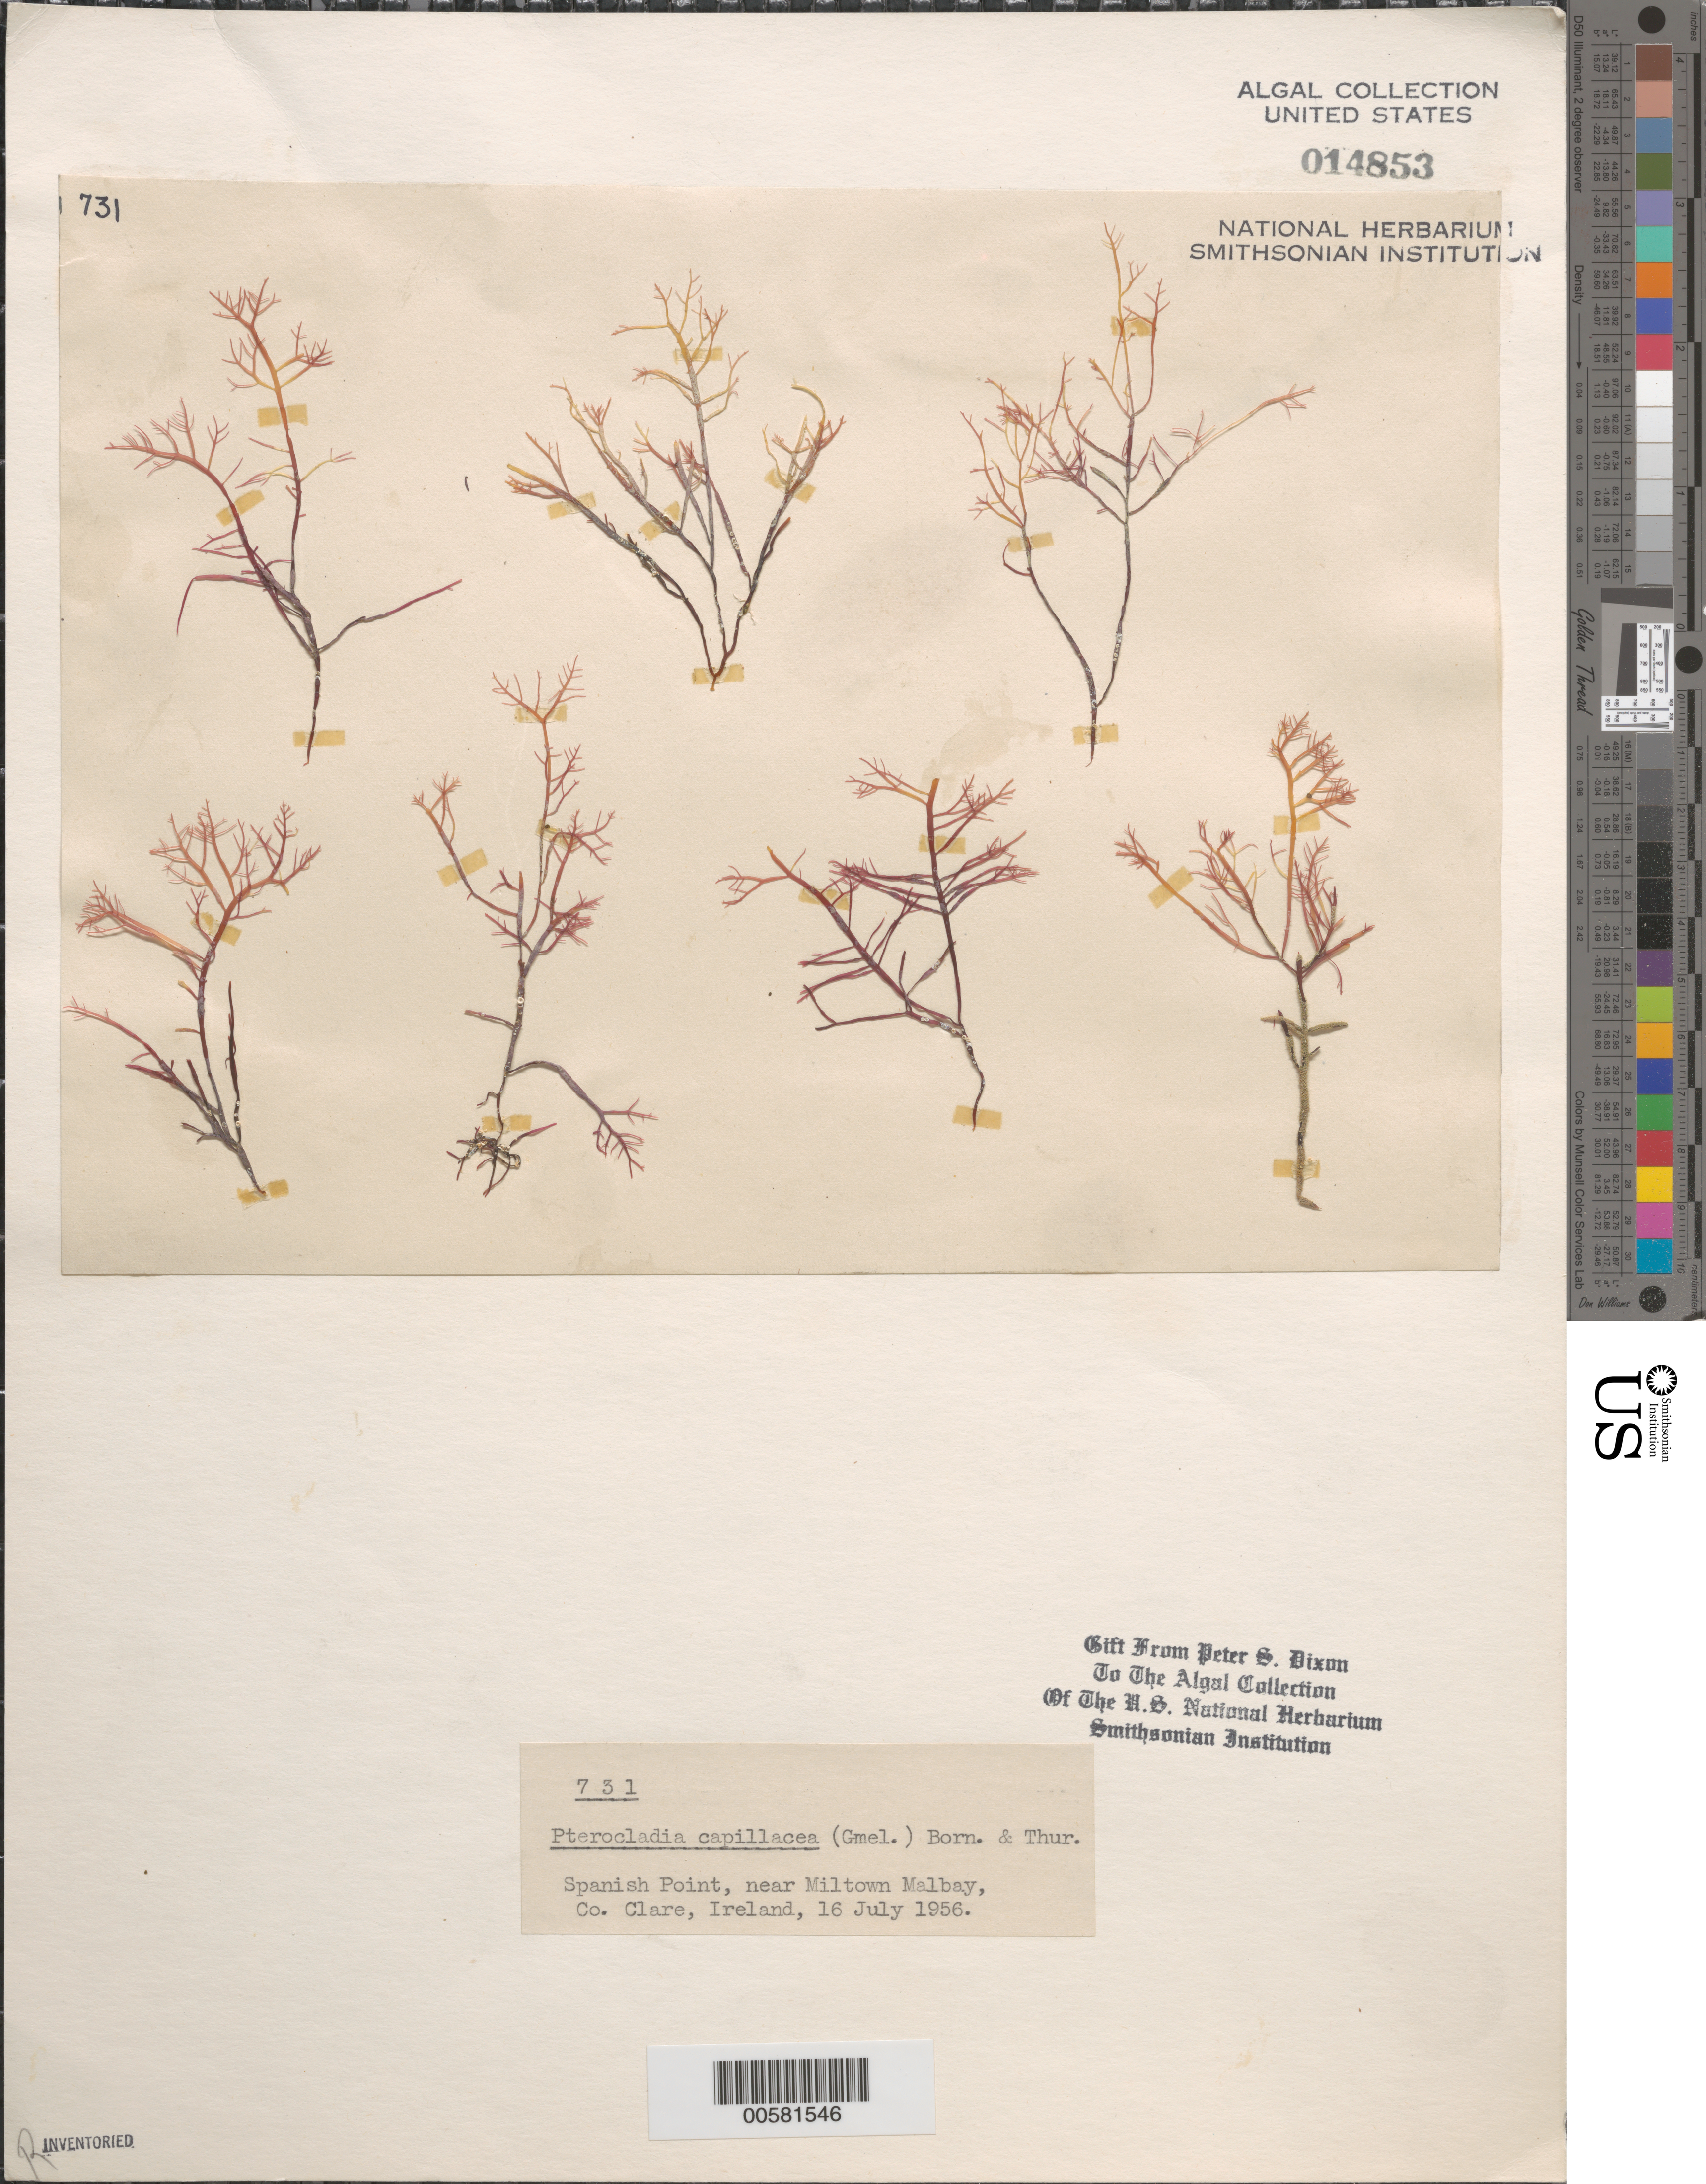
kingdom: Plantae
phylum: Rhodophyta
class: Florideophyceae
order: Gelidiales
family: Pterocladiaceae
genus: Pterocladiella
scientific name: Pterocladiella capillacea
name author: (S.G. Gmel.) Santelices & Hommers.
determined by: Algae name updating Project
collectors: P. S. Dixon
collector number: PSD 731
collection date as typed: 16 Jul 1956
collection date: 1956-07-16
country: Ireland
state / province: Munster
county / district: Clare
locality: Spanish Point, near Miltown Malbay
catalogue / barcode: US 14853